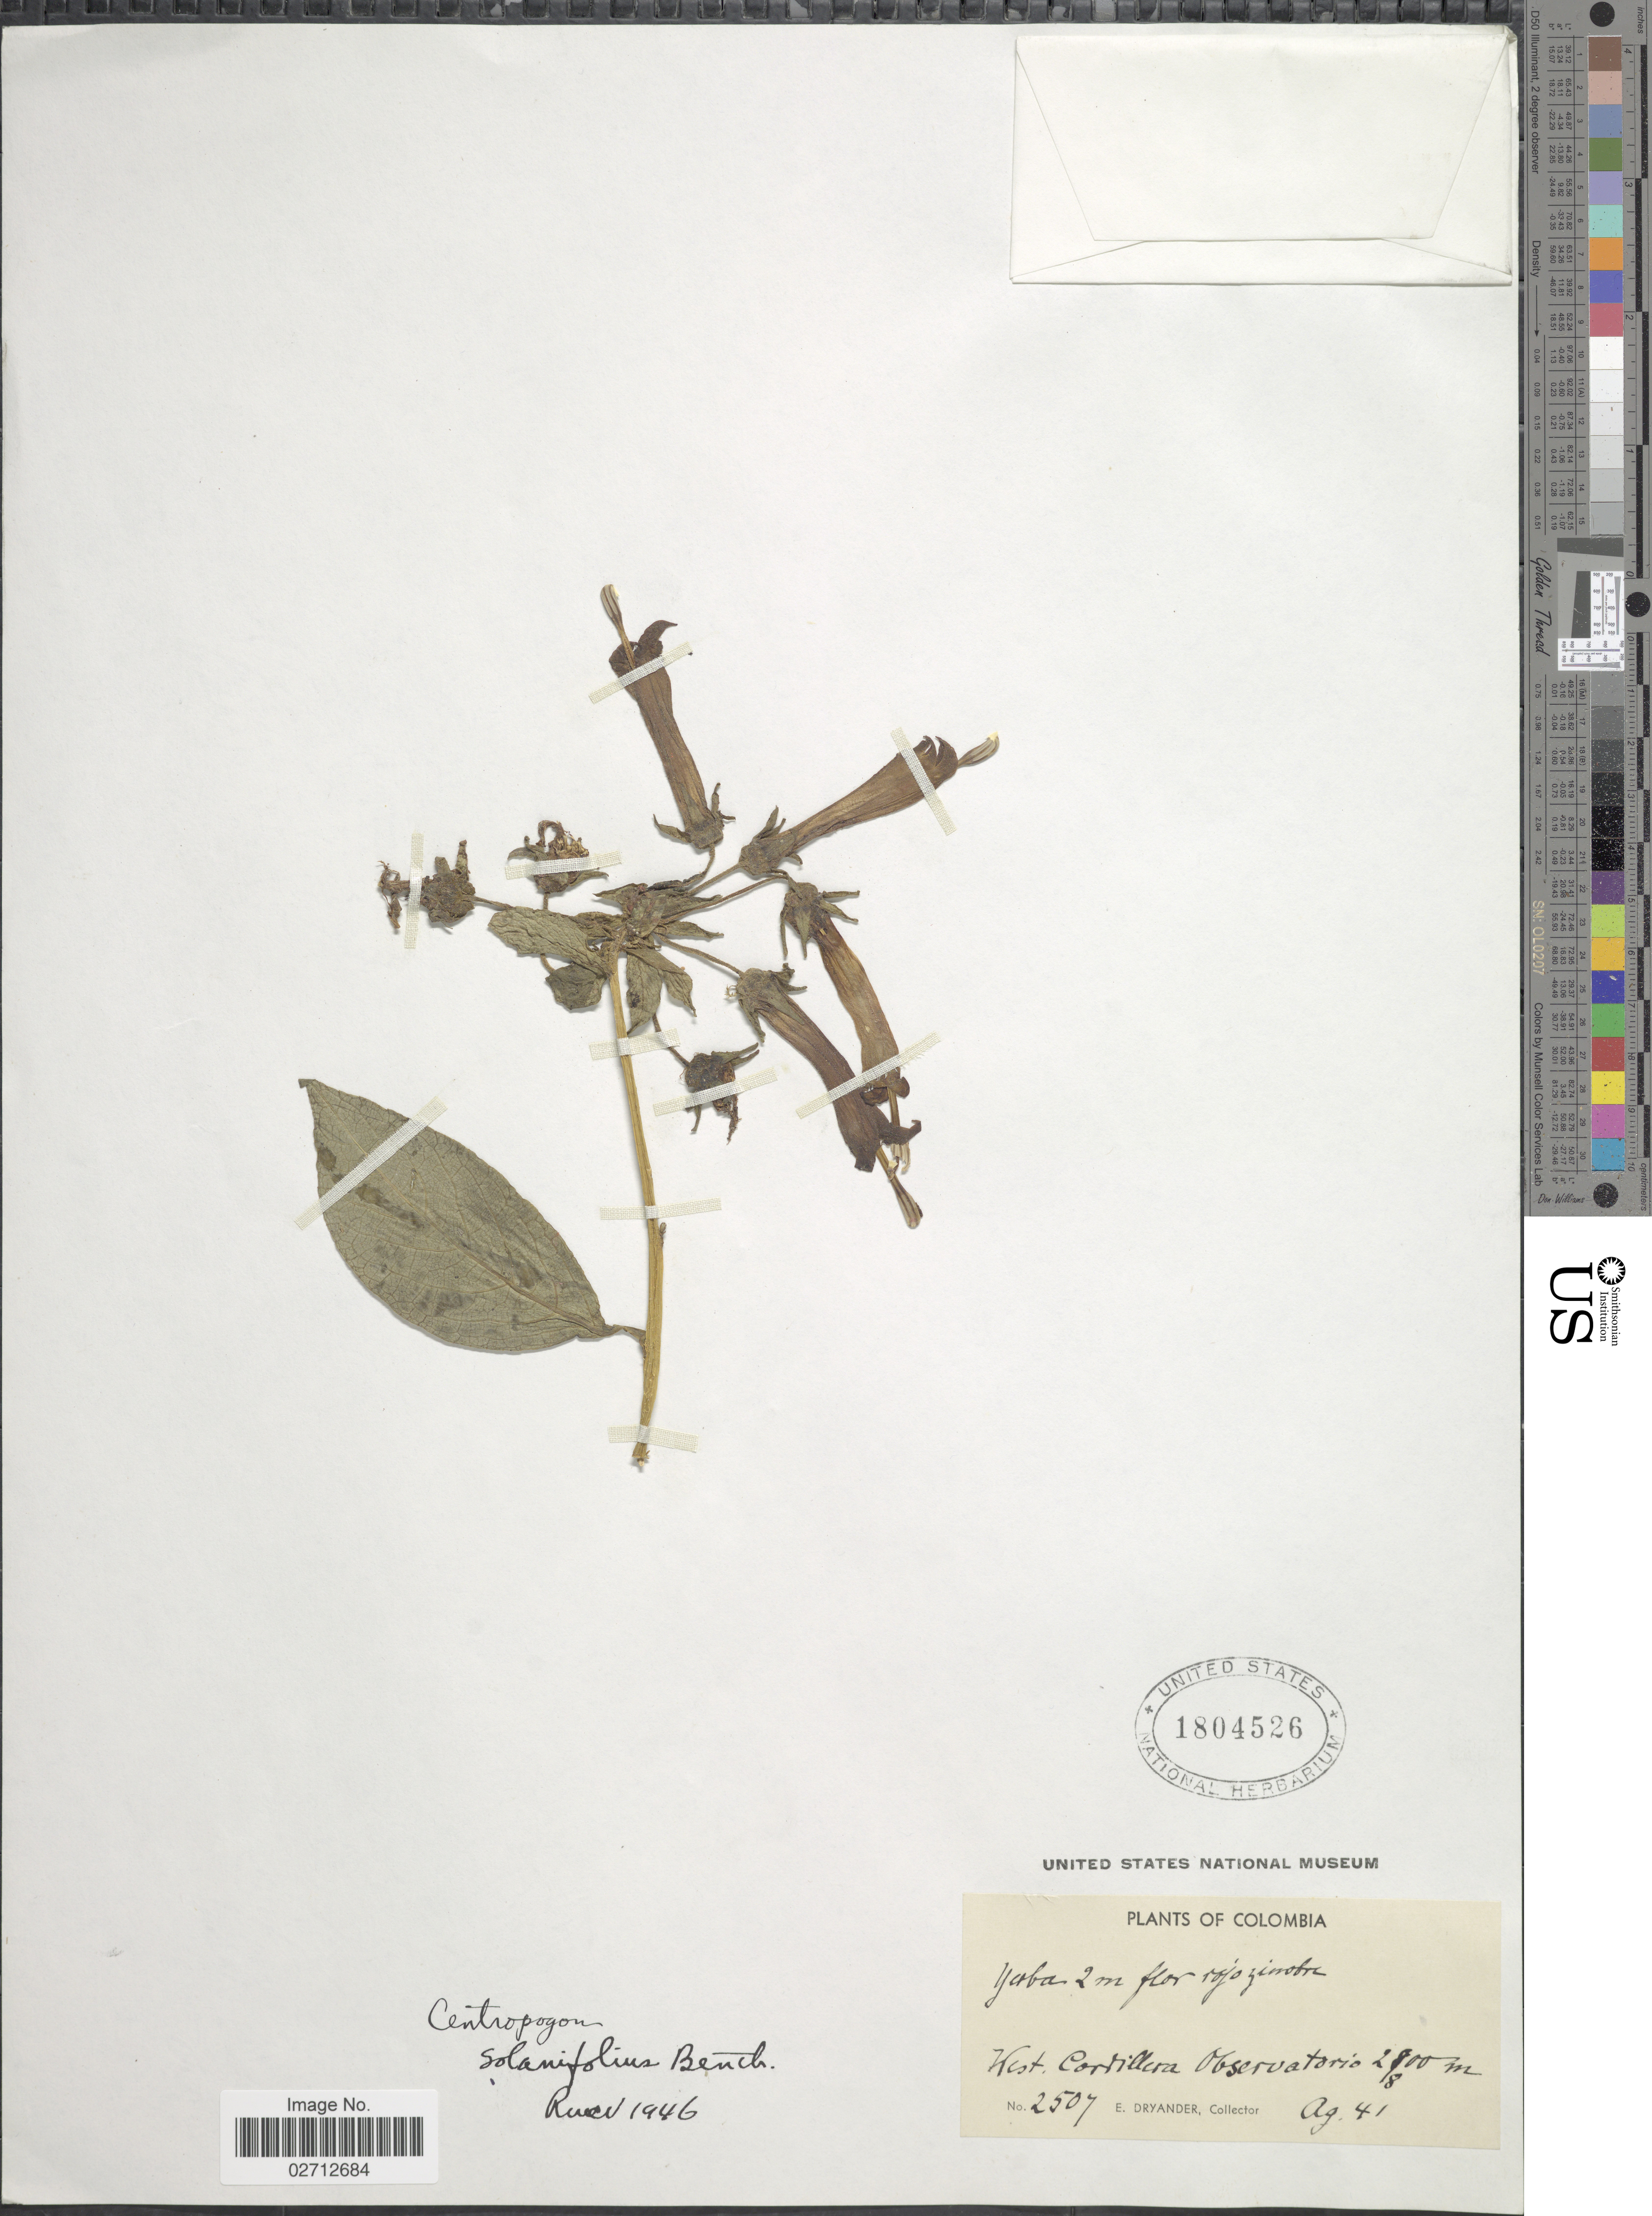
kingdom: Plantae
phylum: Tracheophyta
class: Magnoliopsida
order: Asterales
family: Campanulaceae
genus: Centropogon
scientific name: Centropogon solanifolius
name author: Benth.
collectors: E. Dryander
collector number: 2507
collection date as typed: Transcribed d/m/y: /8/41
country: Colombia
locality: West Cordillera Observation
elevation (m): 2800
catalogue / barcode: US 1804526